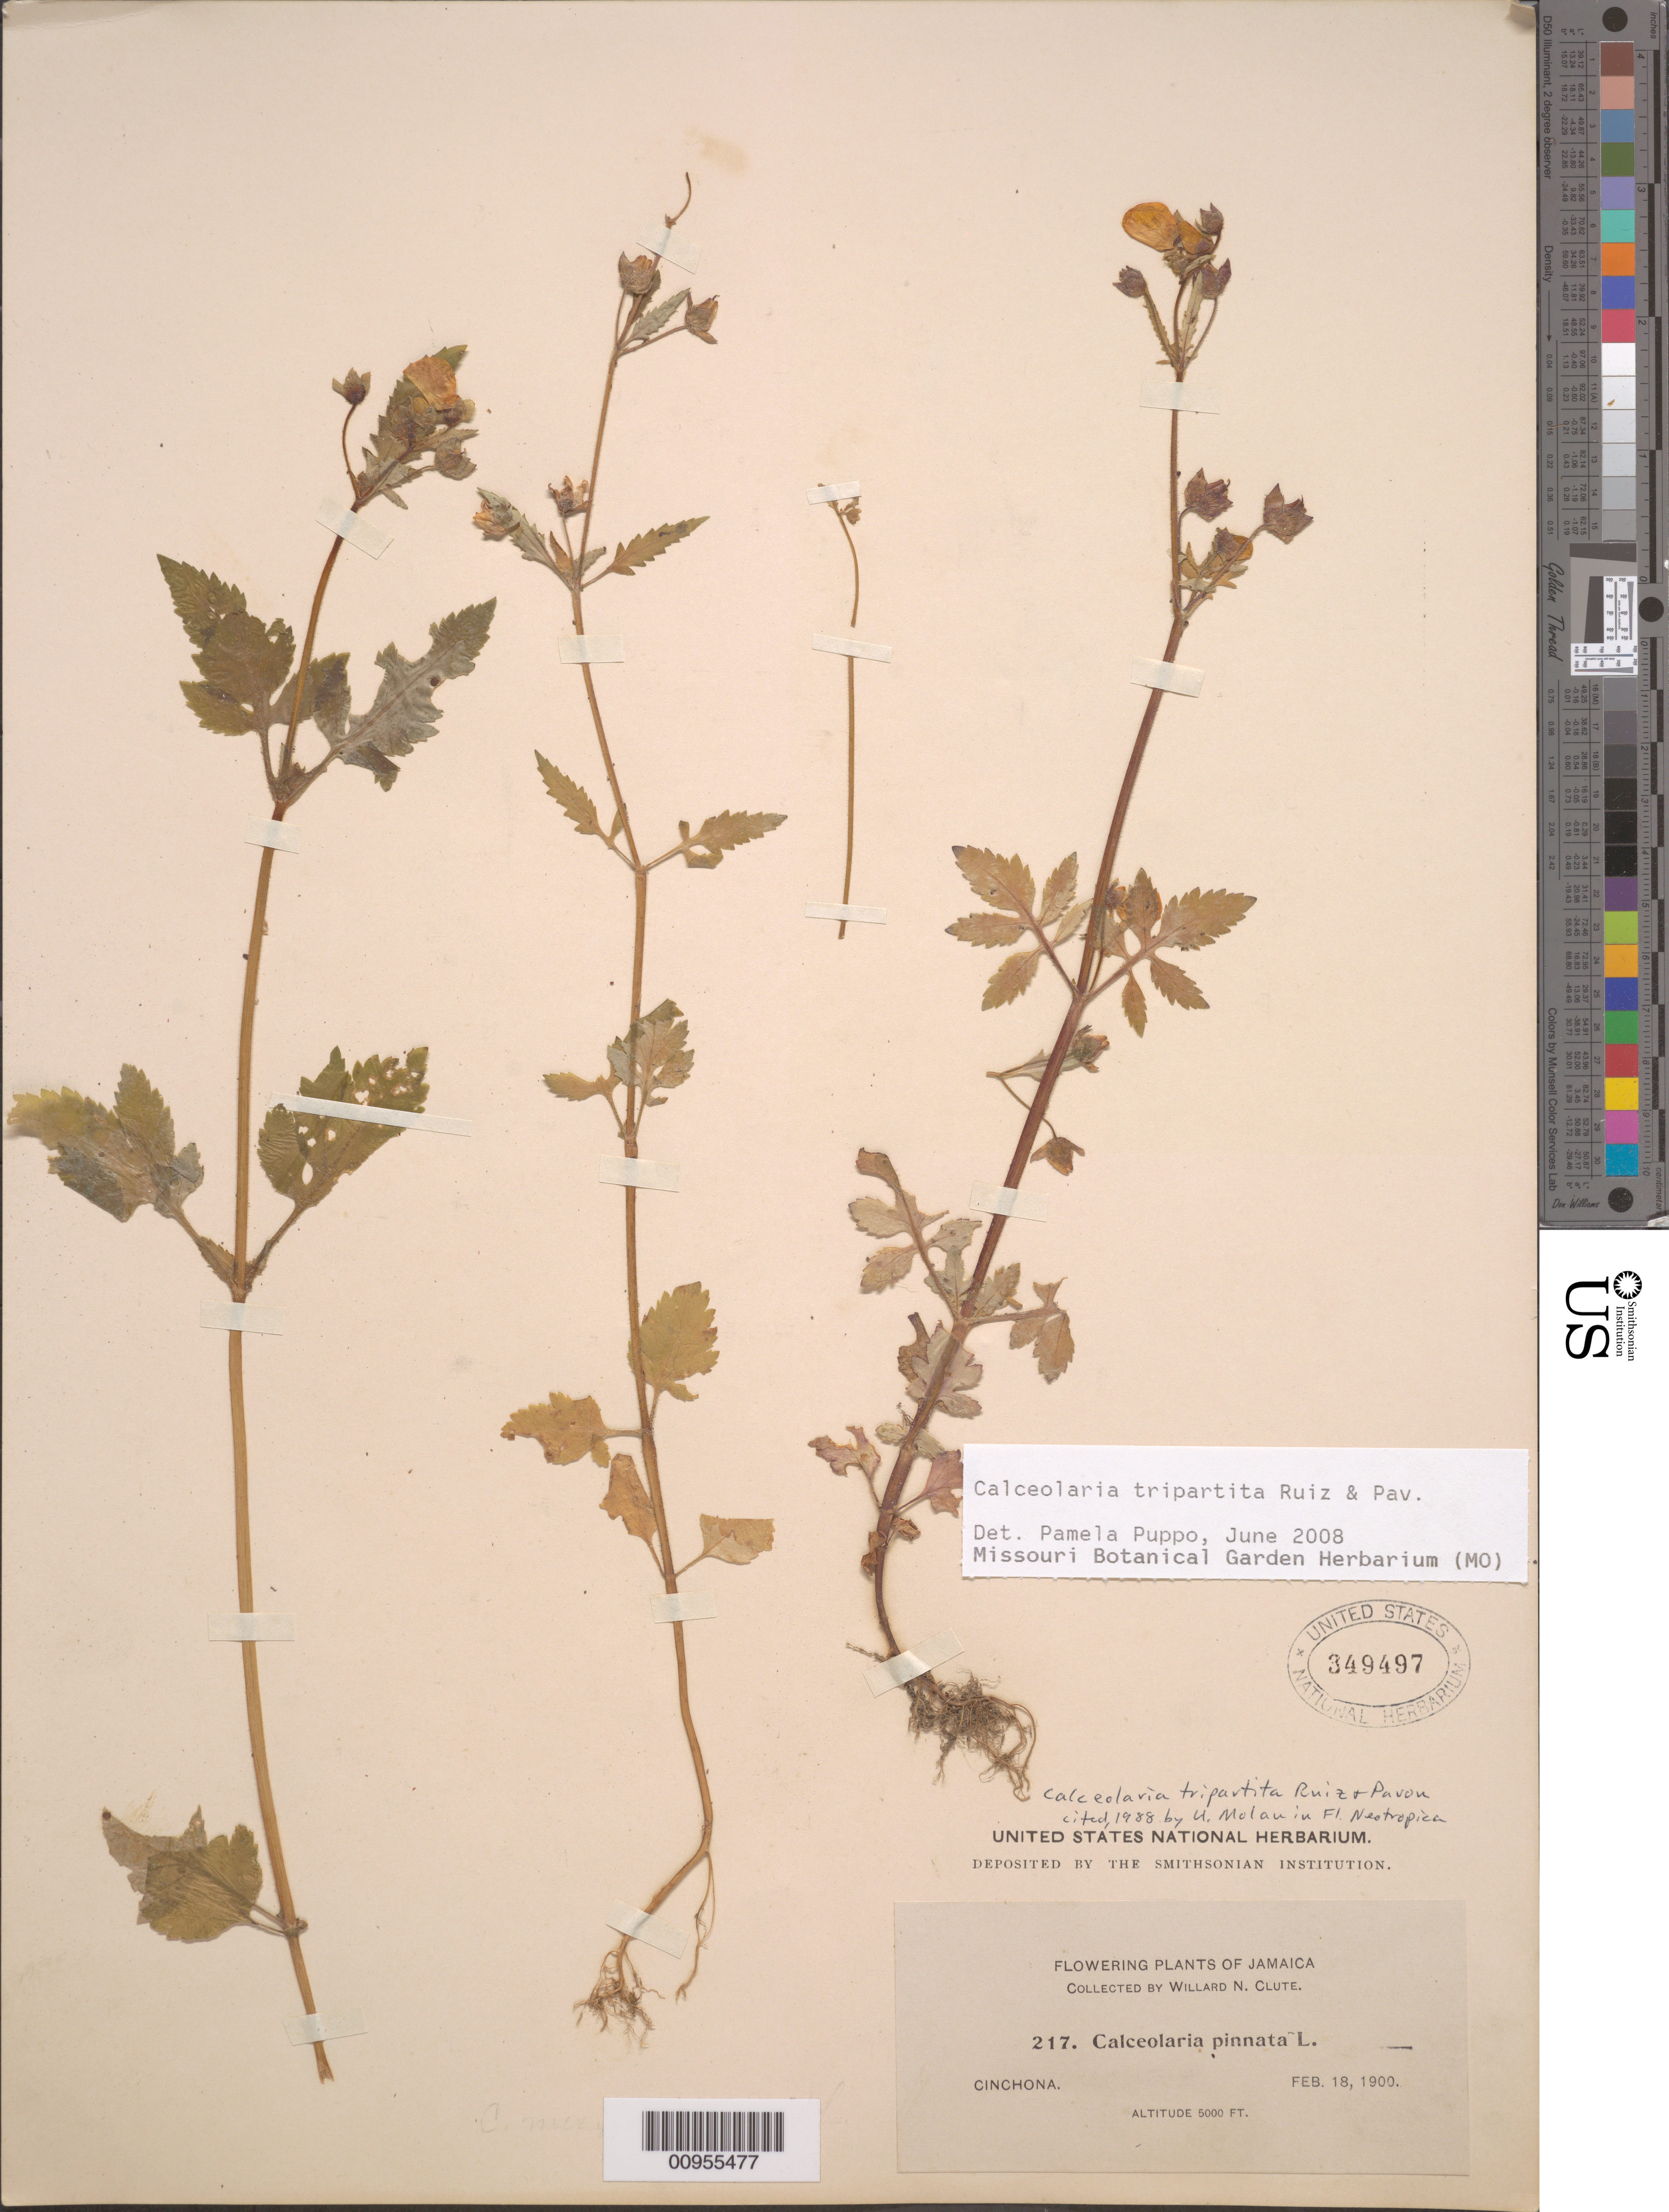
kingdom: Plantae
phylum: Tracheophyta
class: Magnoliopsida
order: Lamiales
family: Calceolariaceae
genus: Calceolaria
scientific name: Calceolaria tripartita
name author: Ruiz & Pav.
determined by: Puppo, P.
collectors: W. N. Clute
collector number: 217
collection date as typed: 18 Feb 1900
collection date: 1900-02-18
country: Jamaica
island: Jamaica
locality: Cinchona.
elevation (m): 1524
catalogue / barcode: US 349497